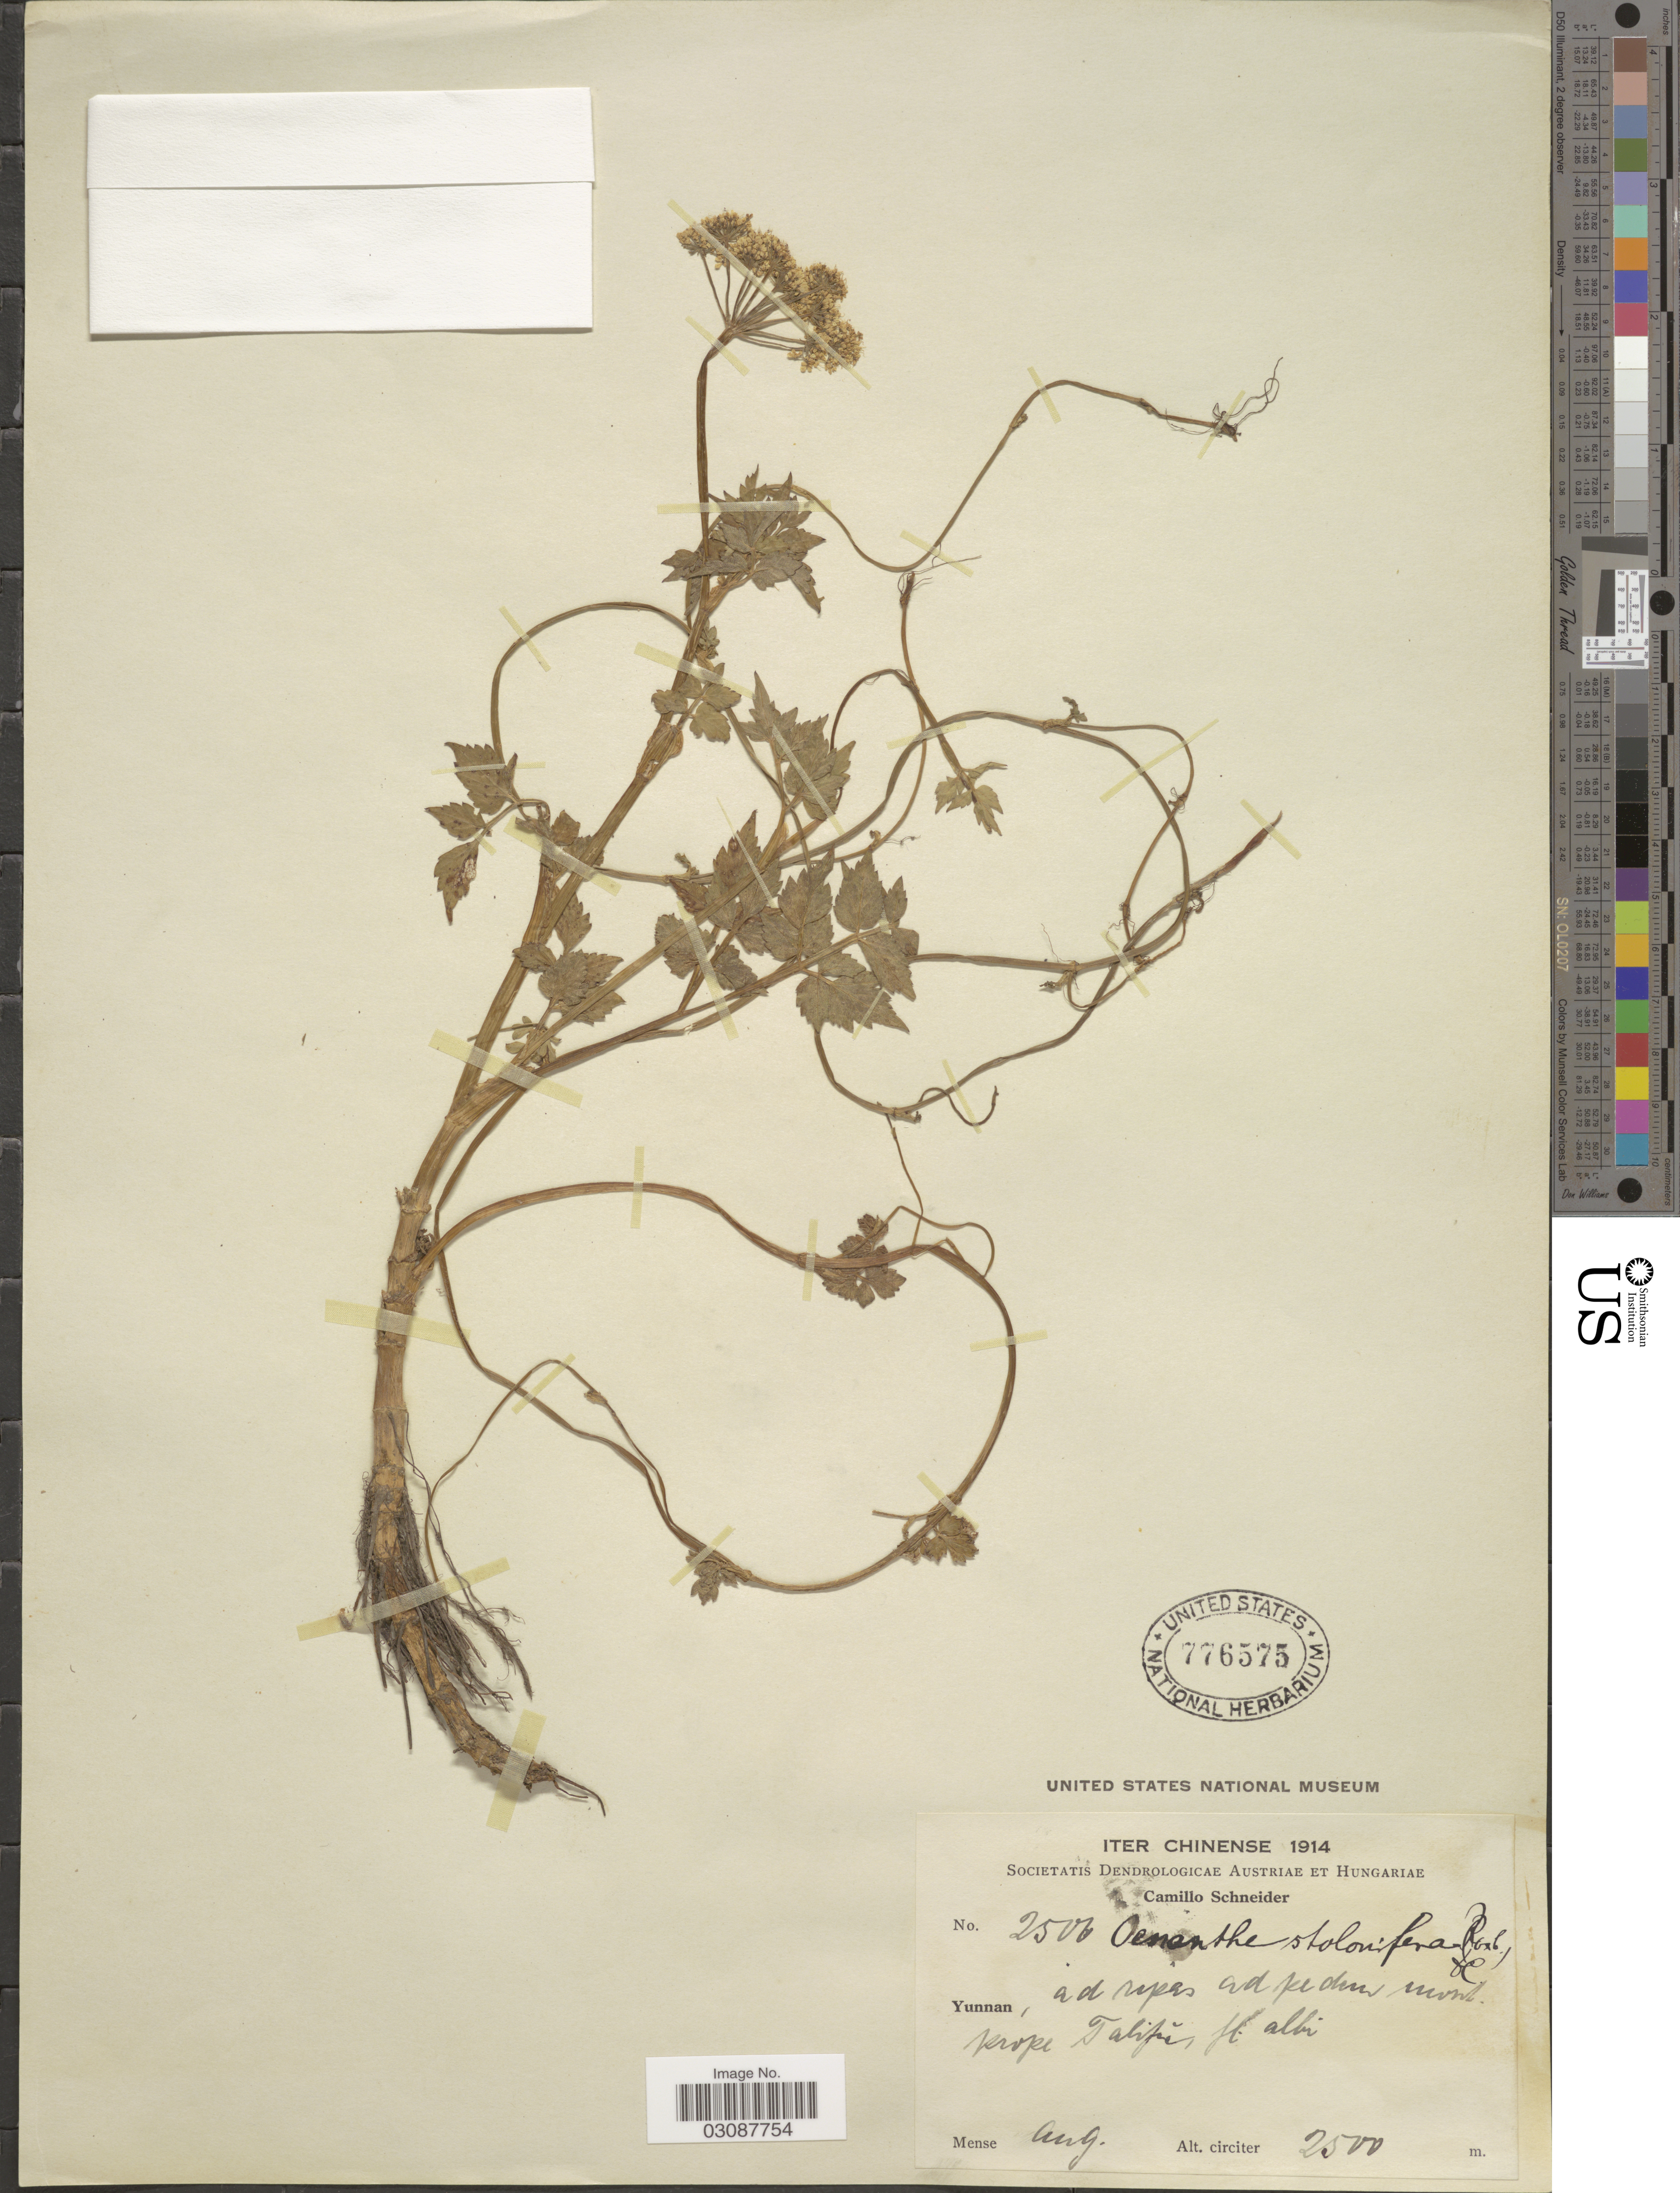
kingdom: Plantae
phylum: Tracheophyta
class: Magnoliopsida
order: Apiales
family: Apiaceae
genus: Oenanthe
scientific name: Oenanthe stolonifera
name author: Wall. ex DC.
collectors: C. K. Schneider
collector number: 2506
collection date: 1914-08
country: China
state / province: Yunnan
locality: Ad ripas ad pedum mont. prope Tafifes [interpreted] fl. albi.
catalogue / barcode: US 776575